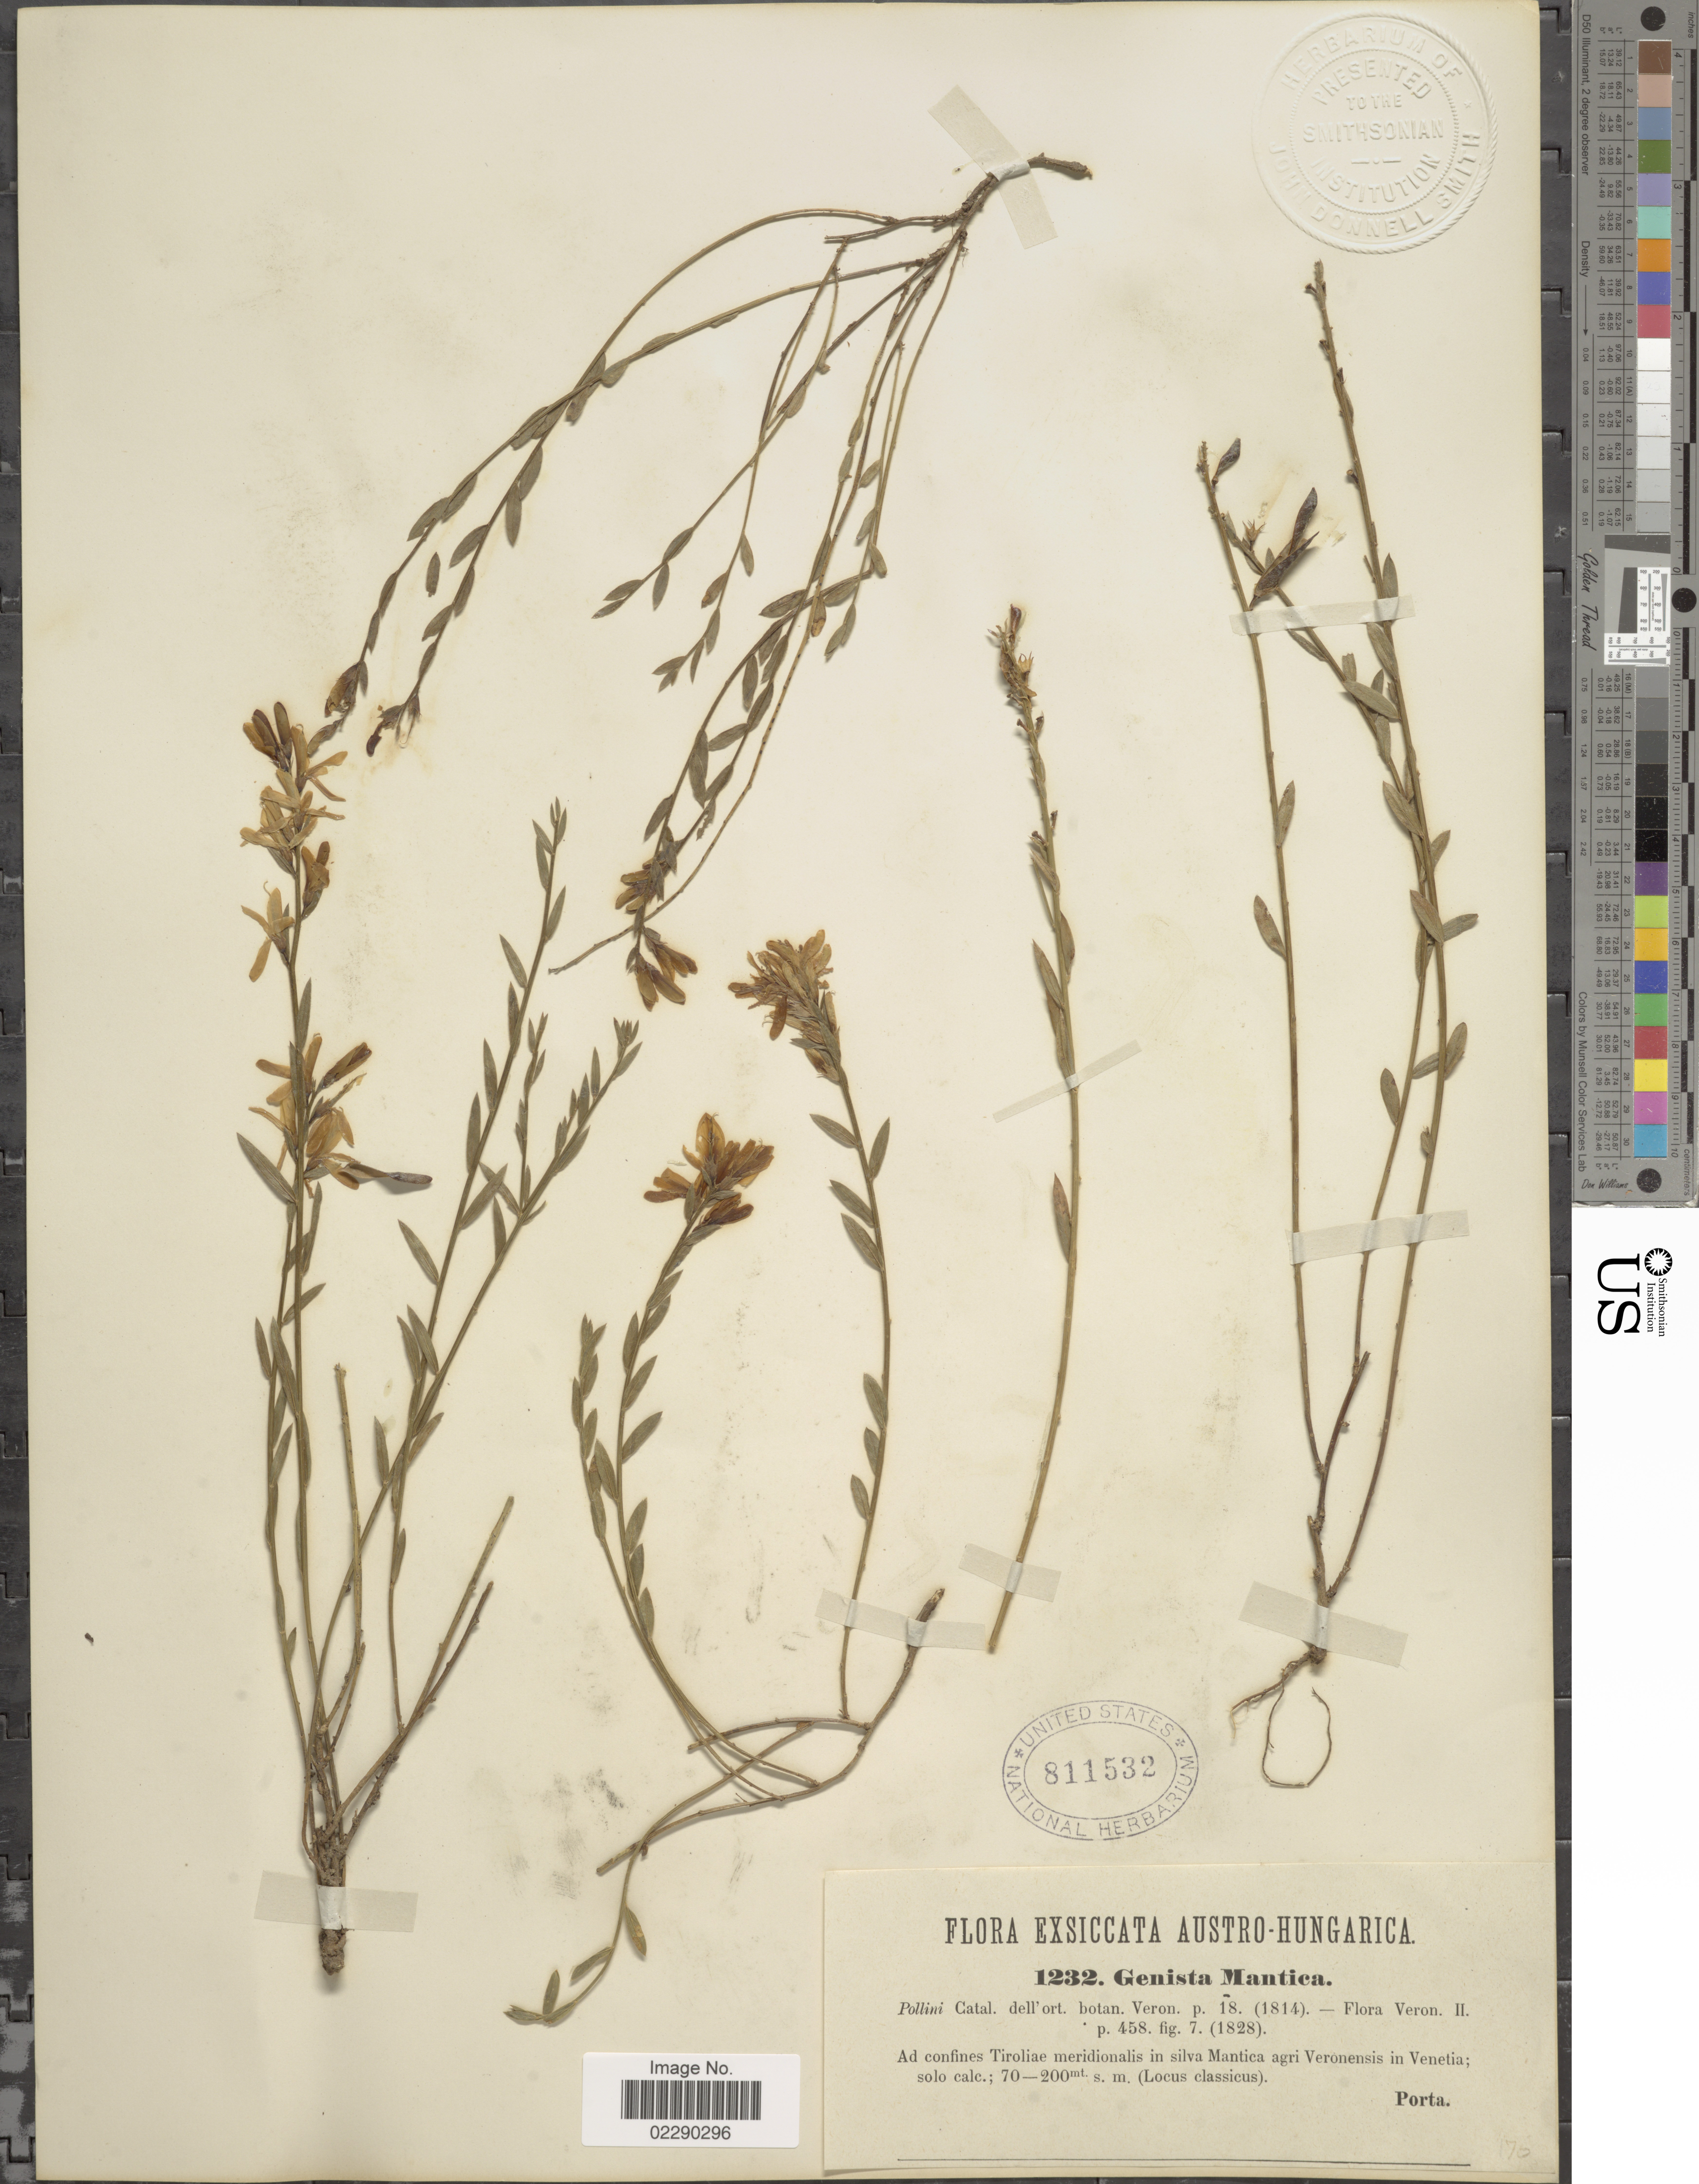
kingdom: Plantae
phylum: Tracheophyta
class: Magnoliopsida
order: Fabales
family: Fabaceae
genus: Genista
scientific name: Genista mantica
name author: Pollini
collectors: -- Porta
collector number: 1232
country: Austria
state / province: Tirol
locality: Austro-Hungarica, ad confines Tirolae meridionalis in slva Mantica agri Veronensis in Venetia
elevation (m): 70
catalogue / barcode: US 811532